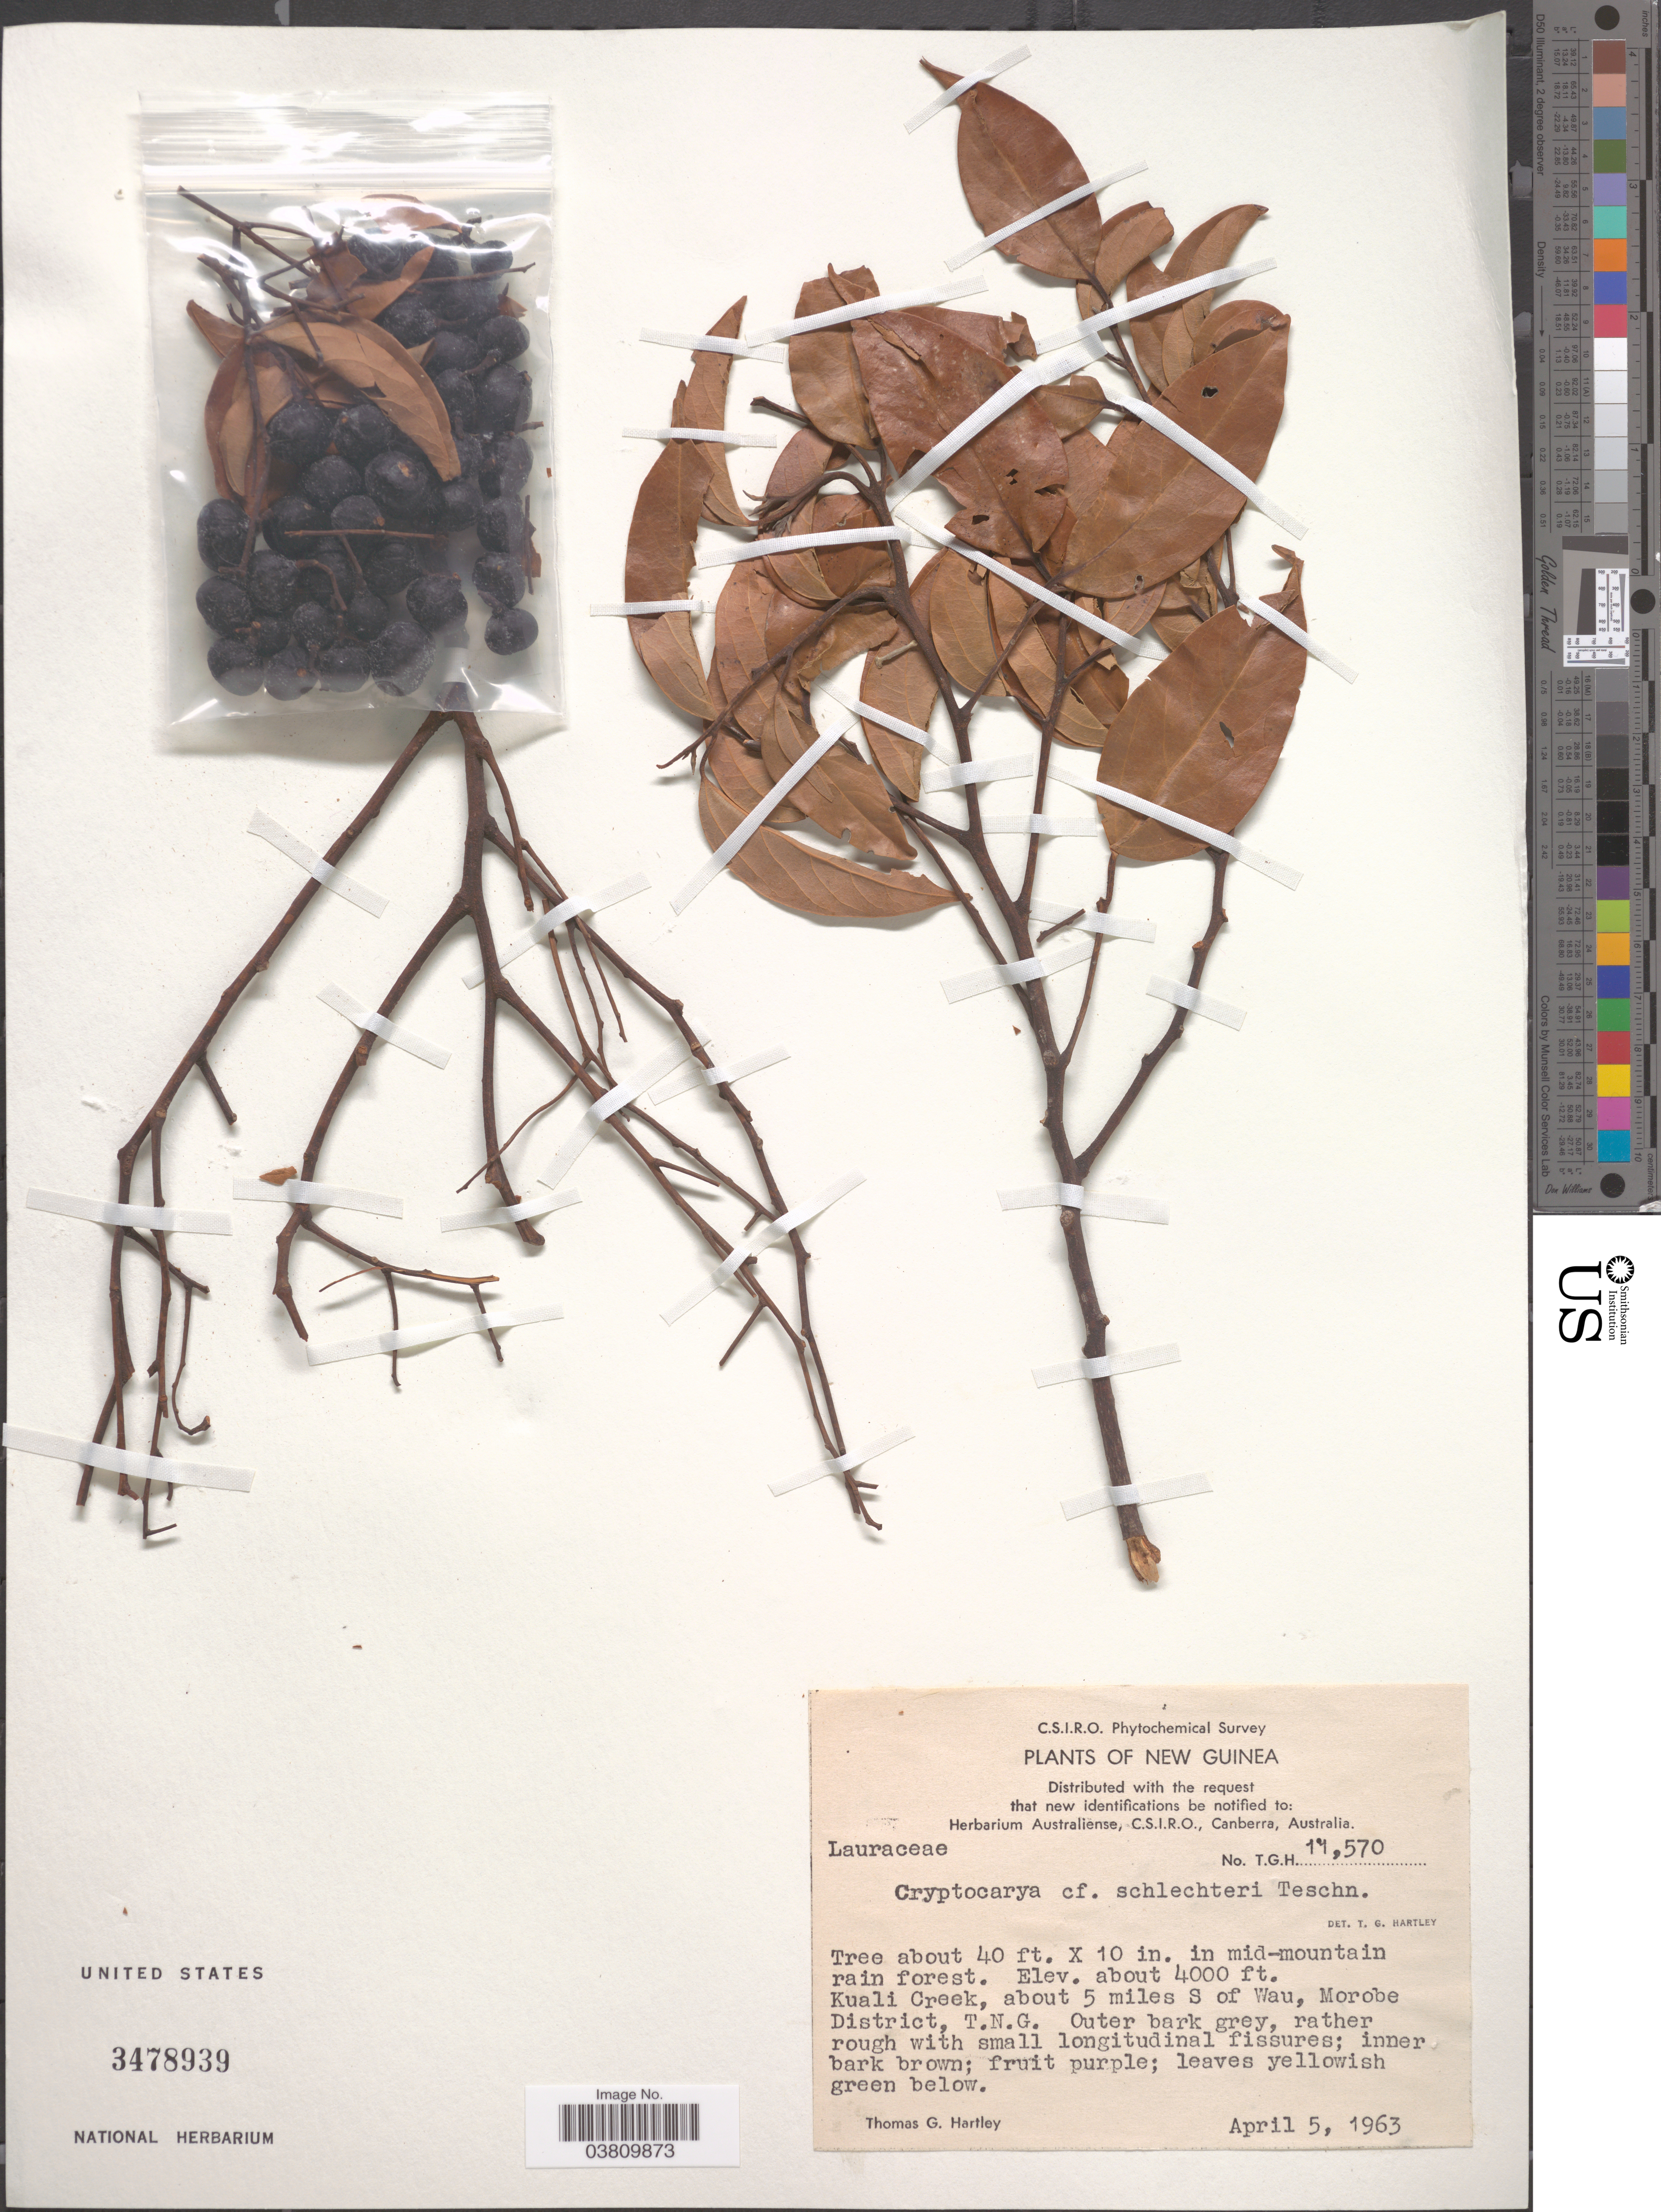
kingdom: Plantae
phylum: Tracheophyta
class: Magnoliopsida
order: Laurales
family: Lauraceae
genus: Cryptocarya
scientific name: Cryptocarya schlechteri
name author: Teschner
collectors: T. G. Hartley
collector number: TGH 14570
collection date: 1963-04-05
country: Papua New Guinea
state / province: Morobe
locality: New Guinea. Kuali Creek, about 5 miles S of Wau, Morobe District, T.N.G.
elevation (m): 1219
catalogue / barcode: US 3478939